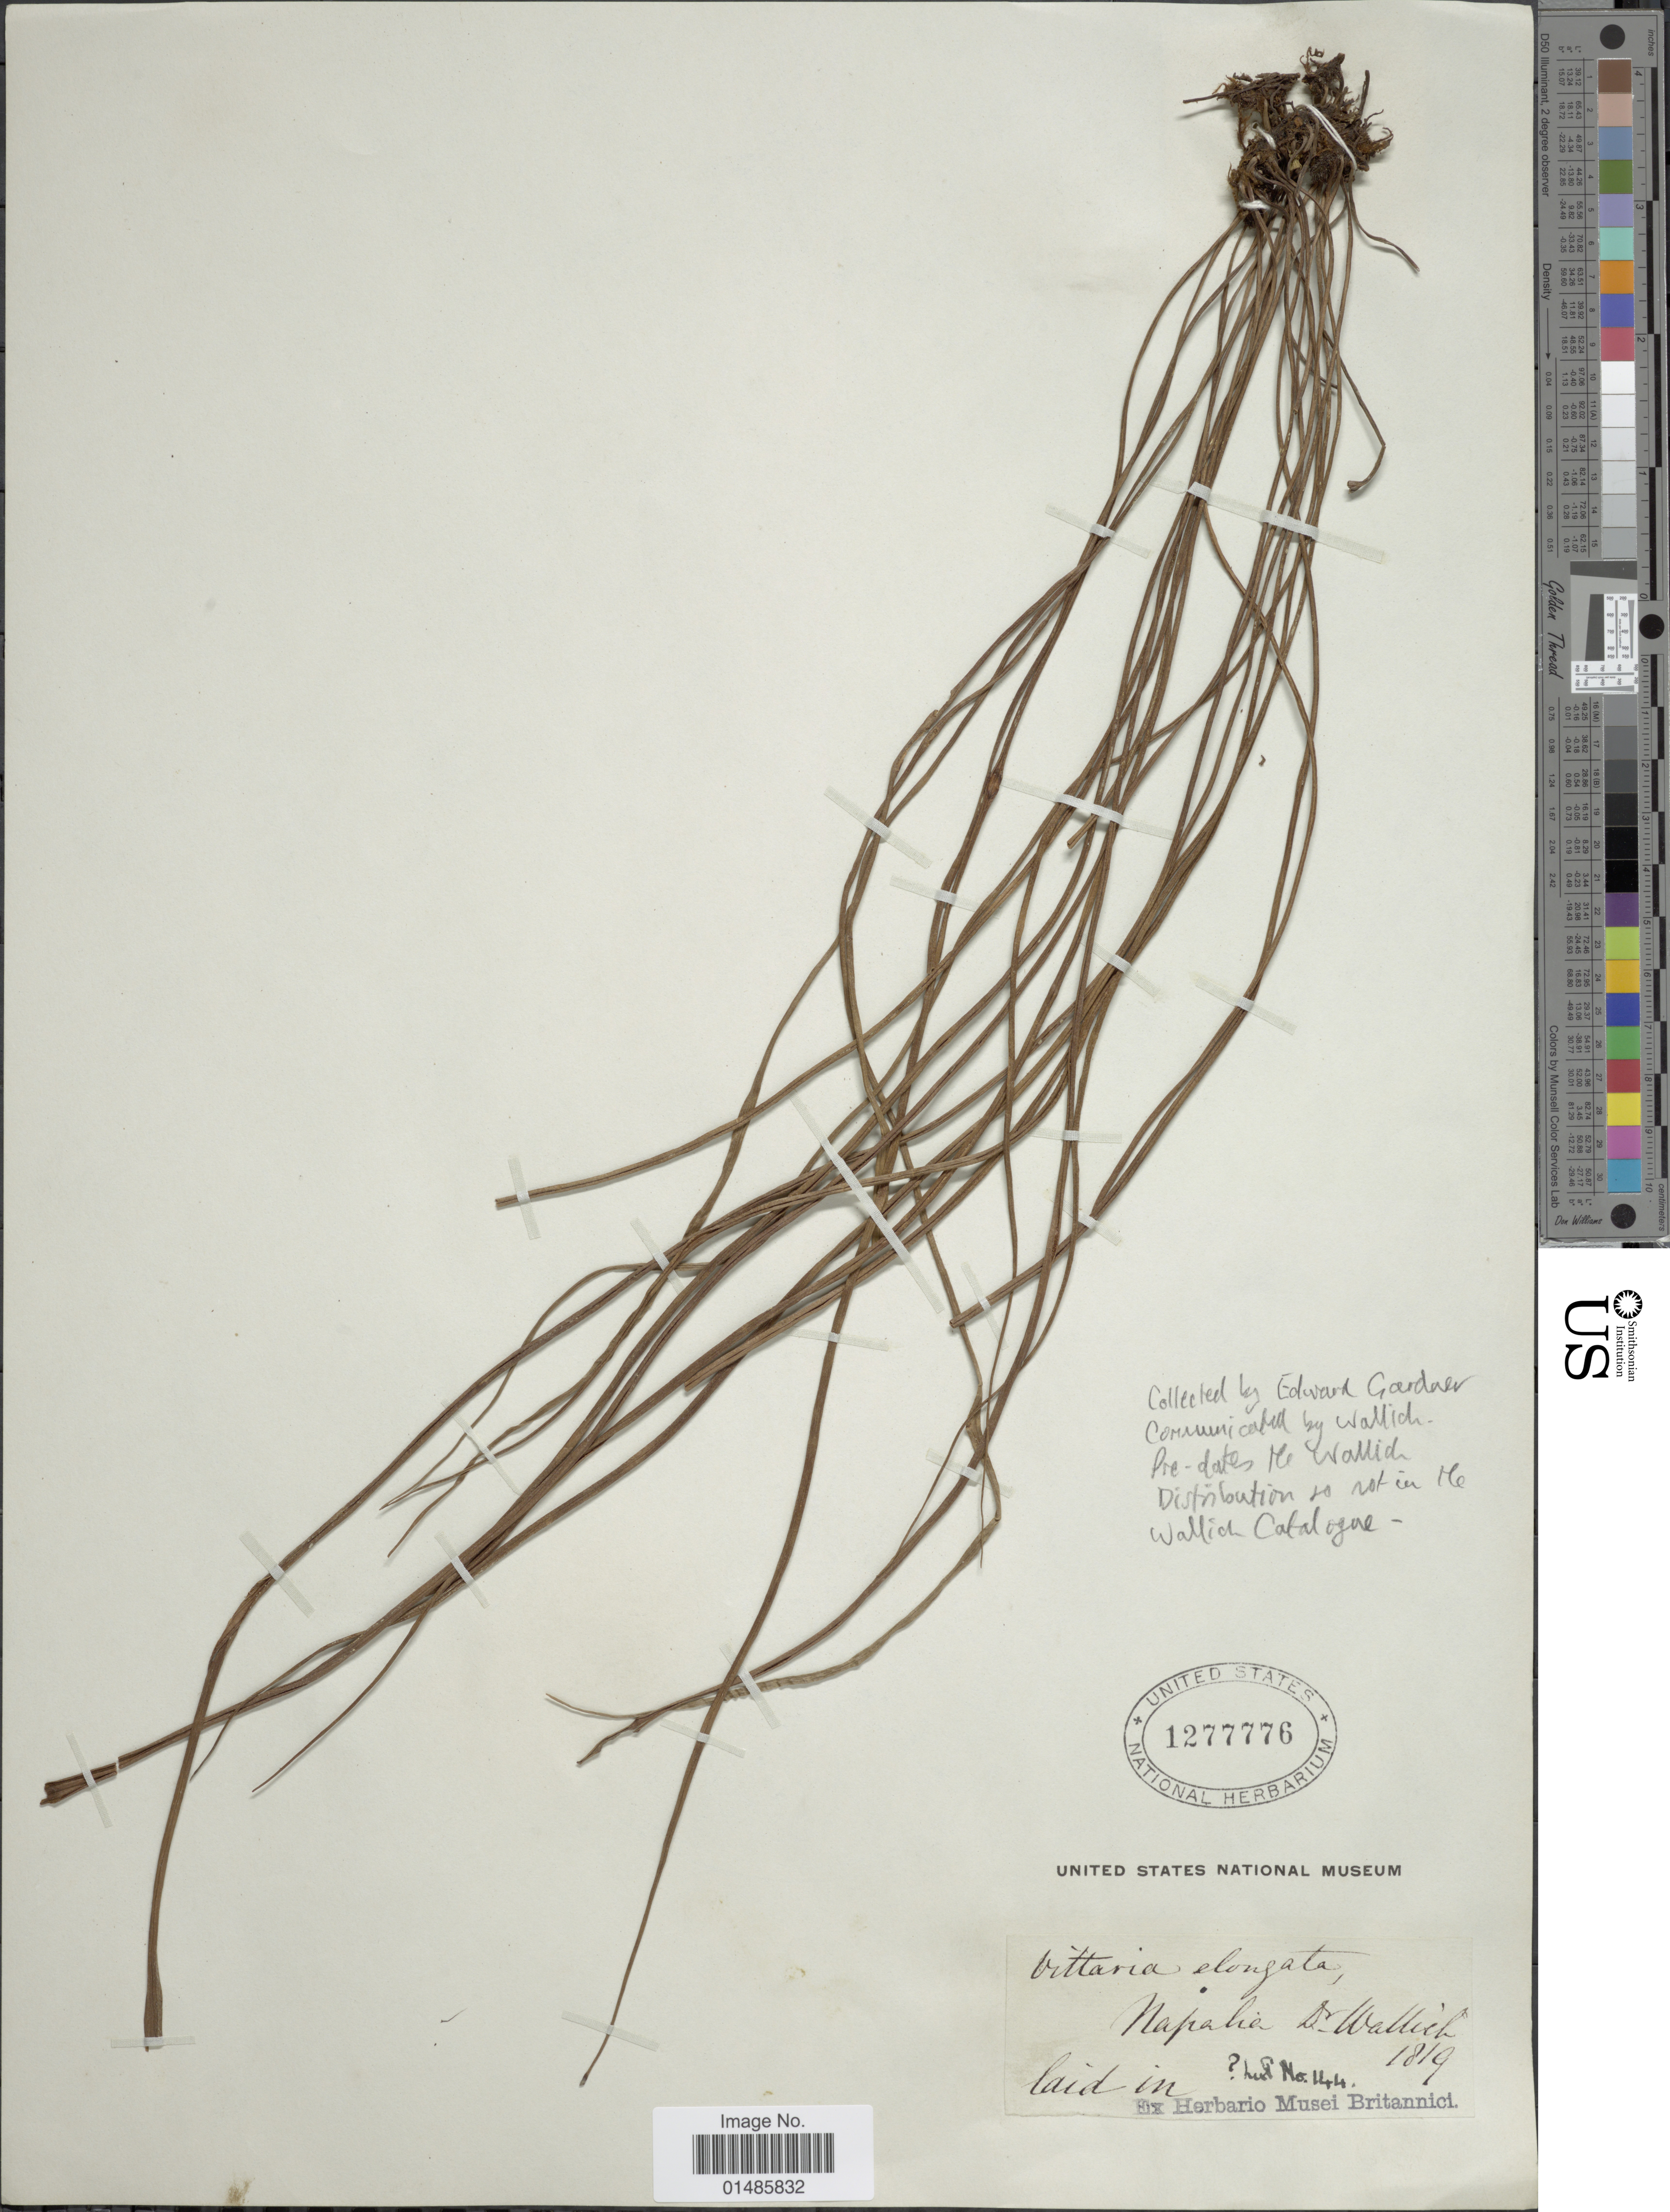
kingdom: Plantae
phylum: Tracheophyta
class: Polypodiopsida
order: Polypodiales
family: Pteridaceae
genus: Haplopteris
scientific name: Haplopteris flexuosa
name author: (Fée) E.H. Crane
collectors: E. Gardner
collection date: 1819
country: Nepal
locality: Napalia.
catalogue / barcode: US 1277776